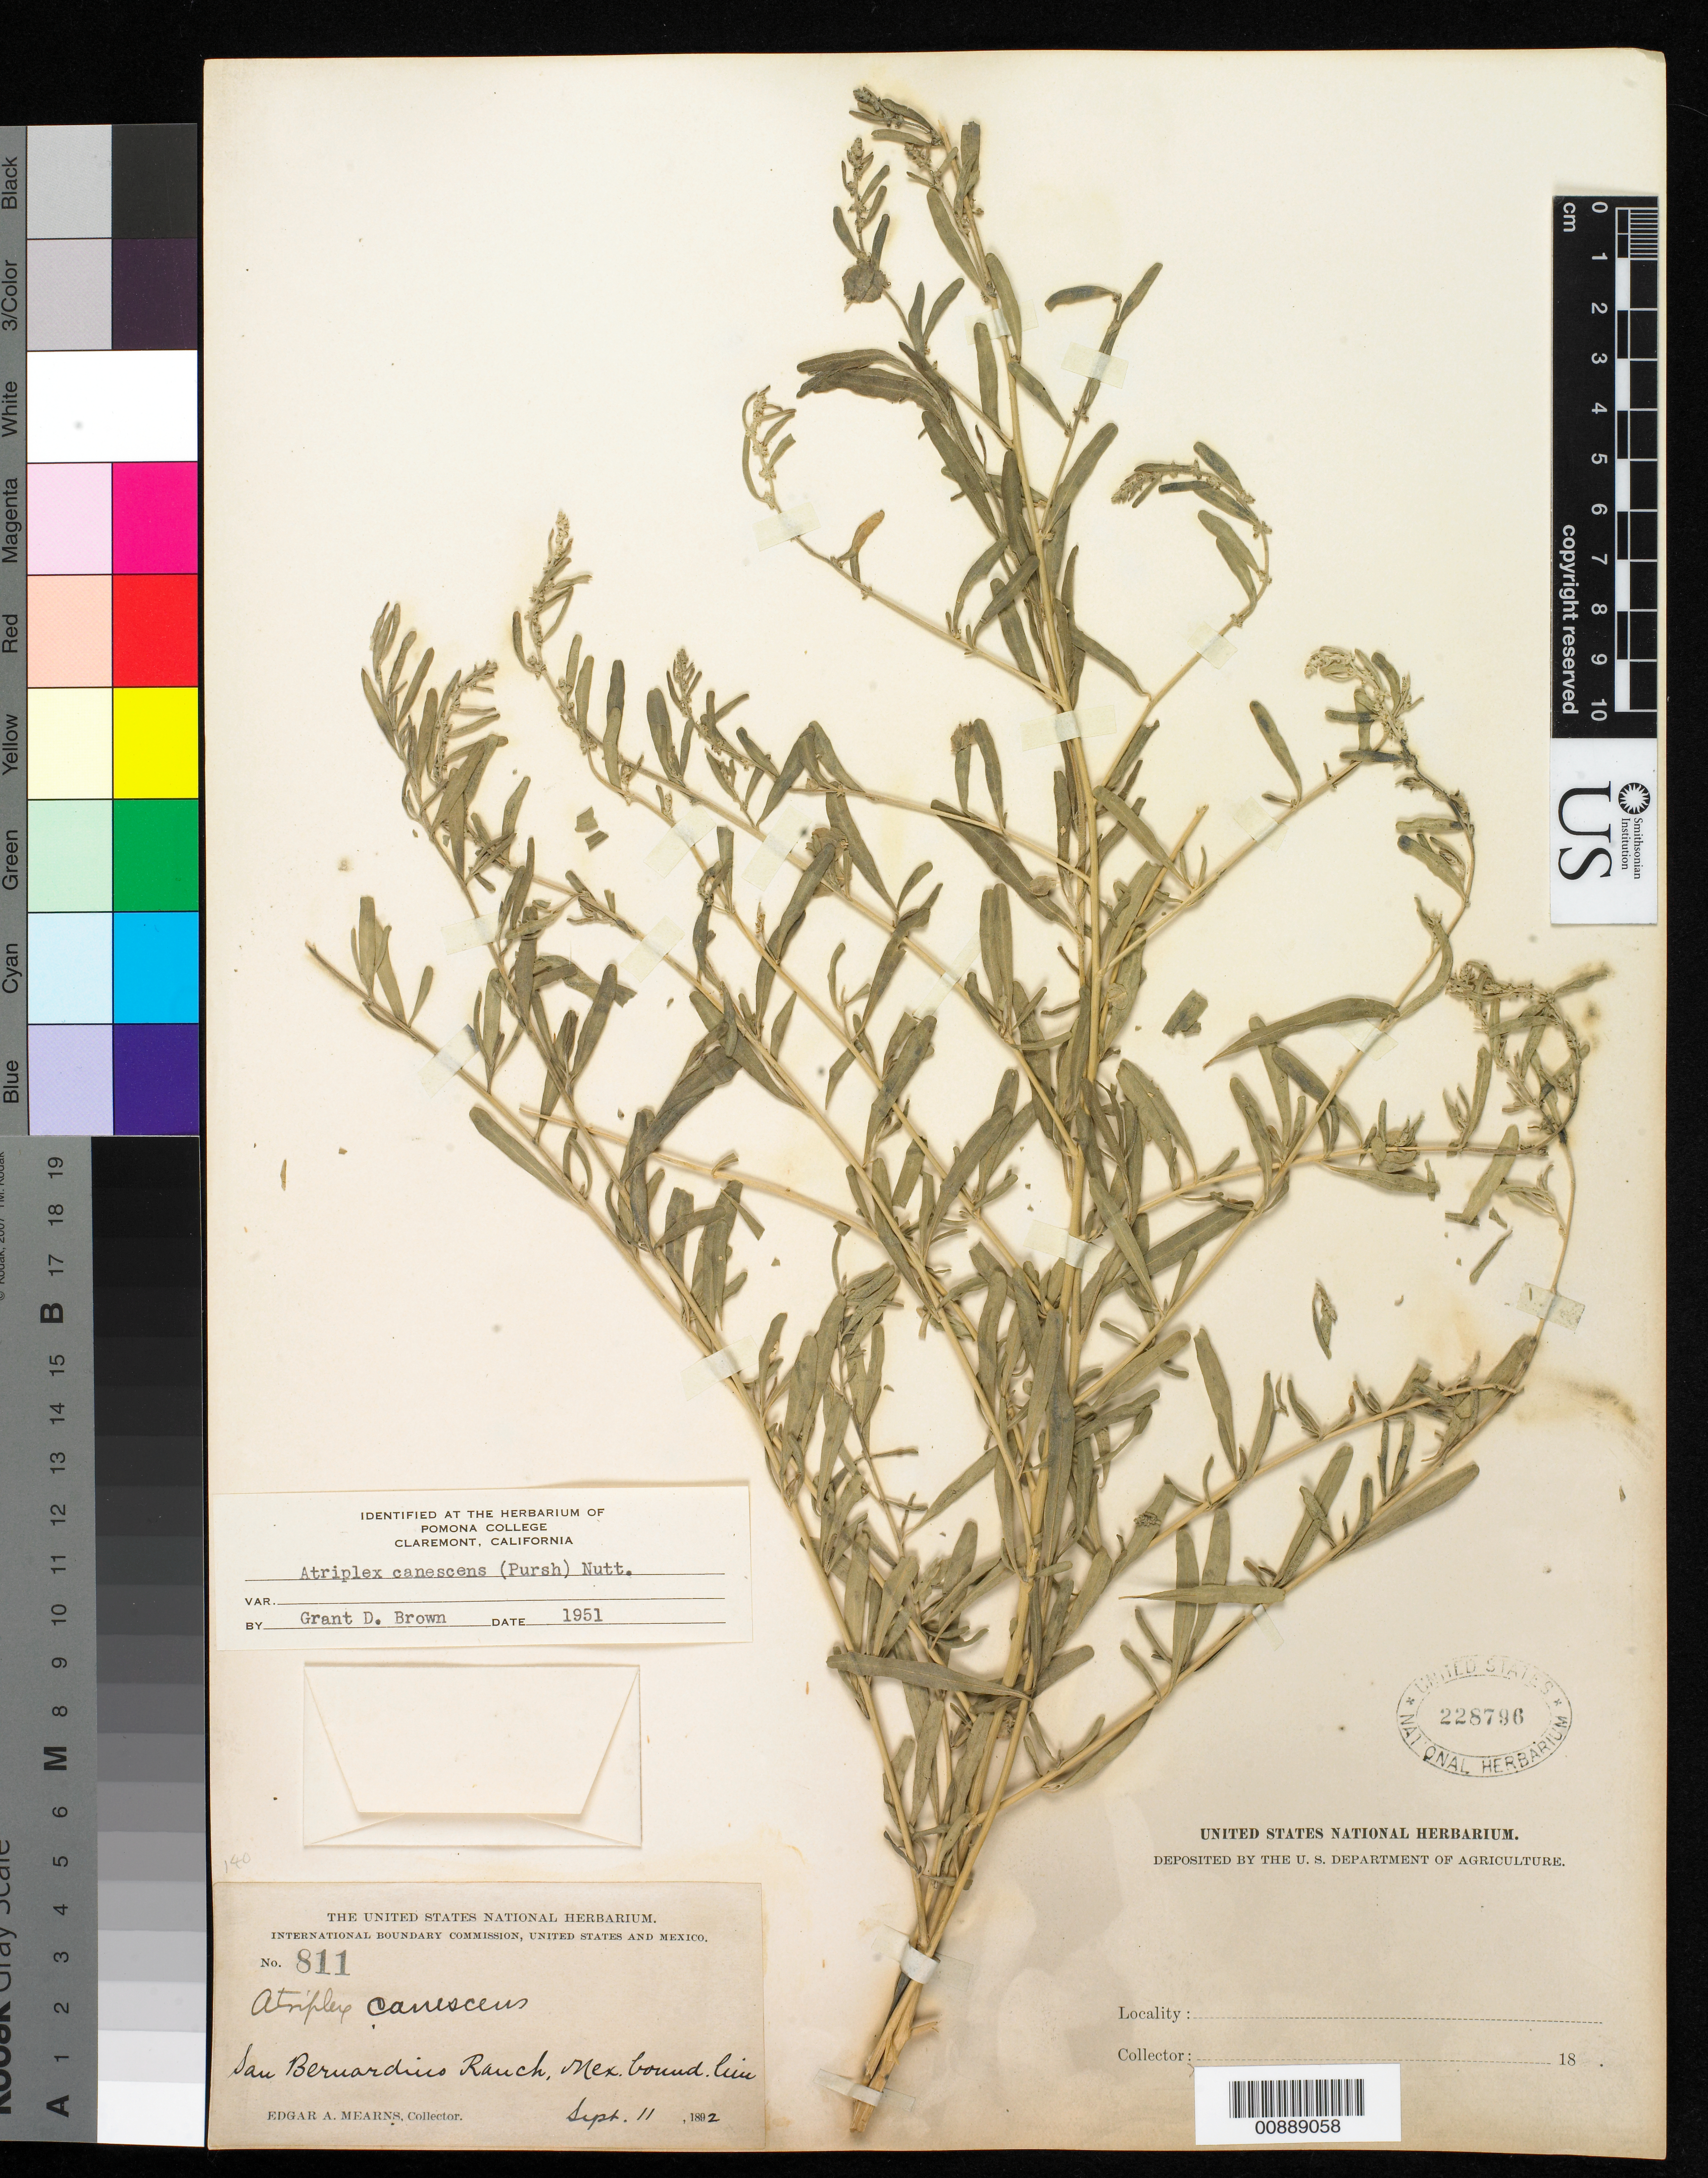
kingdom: Plantae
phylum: Tracheophyta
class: Magnoliopsida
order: Caryophyllales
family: Amaranthaceae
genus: Atriplex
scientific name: Atriplex canescens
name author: (Pursh) Nutt.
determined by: Brown, G. D.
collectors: E. A. Mearns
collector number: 811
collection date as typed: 11 Sep 1892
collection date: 1892-09-11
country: United States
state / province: Arizona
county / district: Cochise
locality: San Bernardino Ranch, Mexican Boundary Line.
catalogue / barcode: US 228796